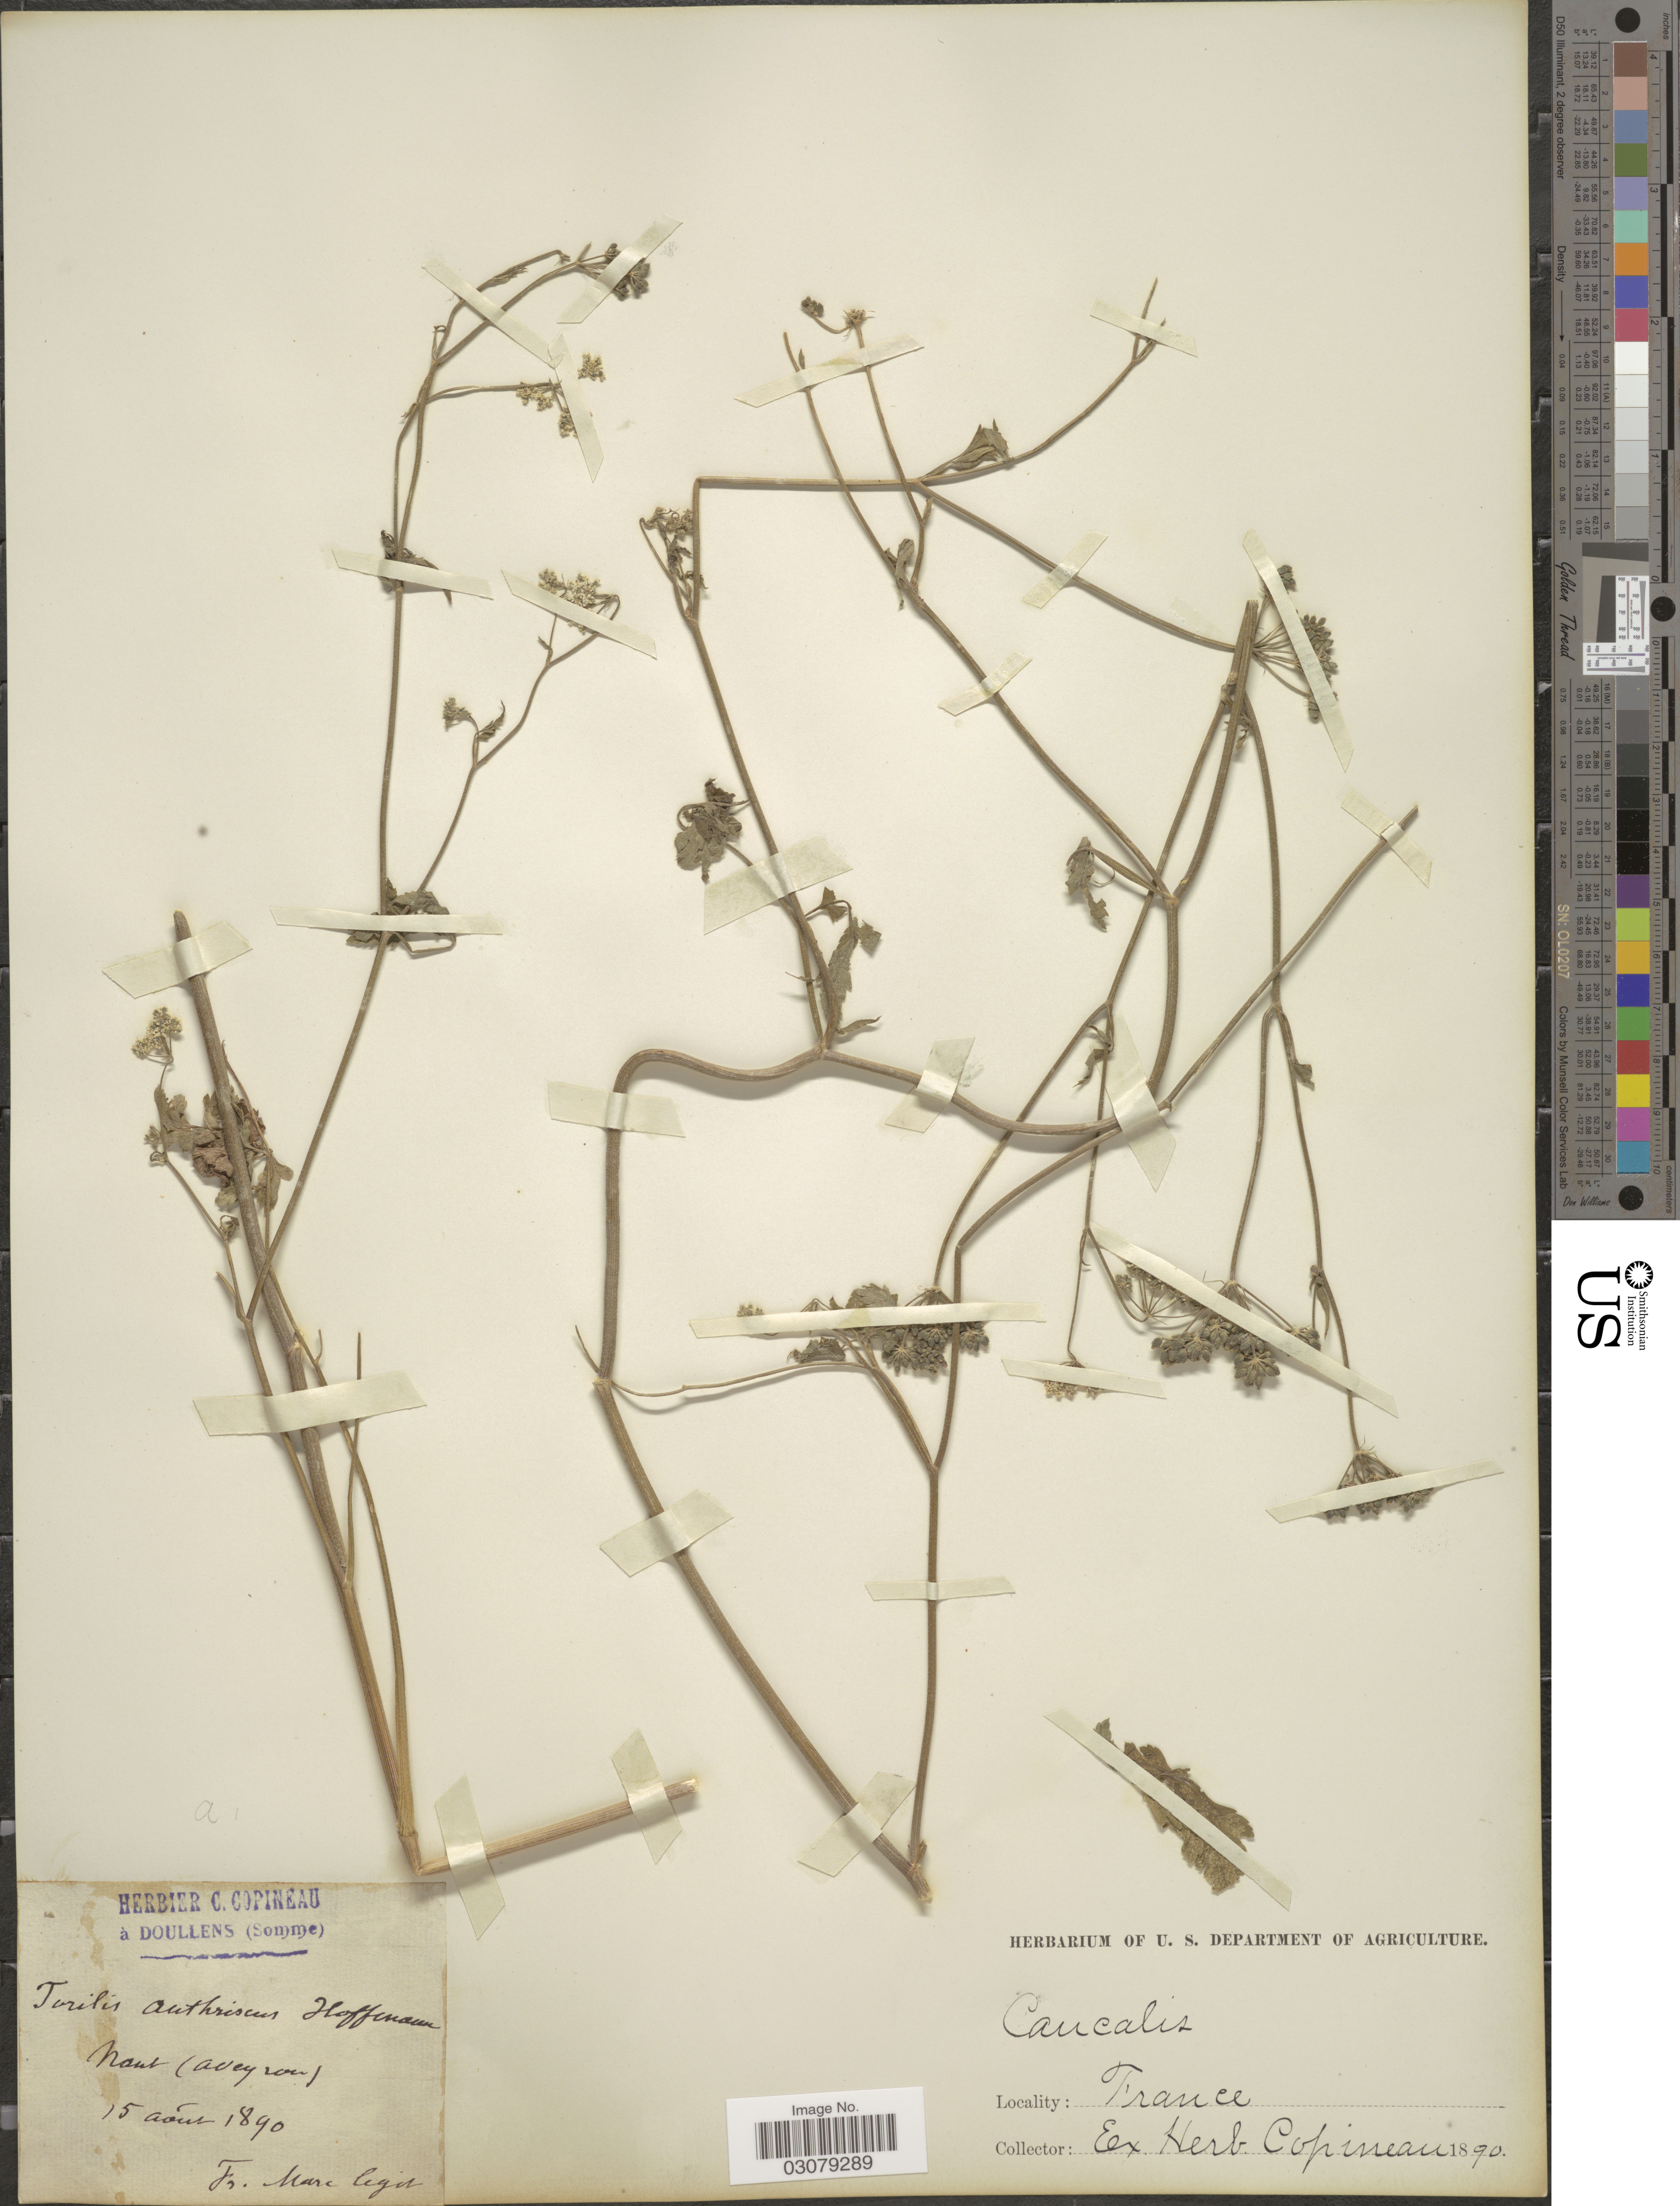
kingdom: Plantae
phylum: Tracheophyta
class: Magnoliopsida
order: Apiales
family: Apiaceae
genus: Torilis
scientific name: Torilis japonica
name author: (Houtt.) DC.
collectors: F. Marc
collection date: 1890-08-15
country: France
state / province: Occitanie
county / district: Aveyron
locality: Haut [interpreted] (Aveyron).